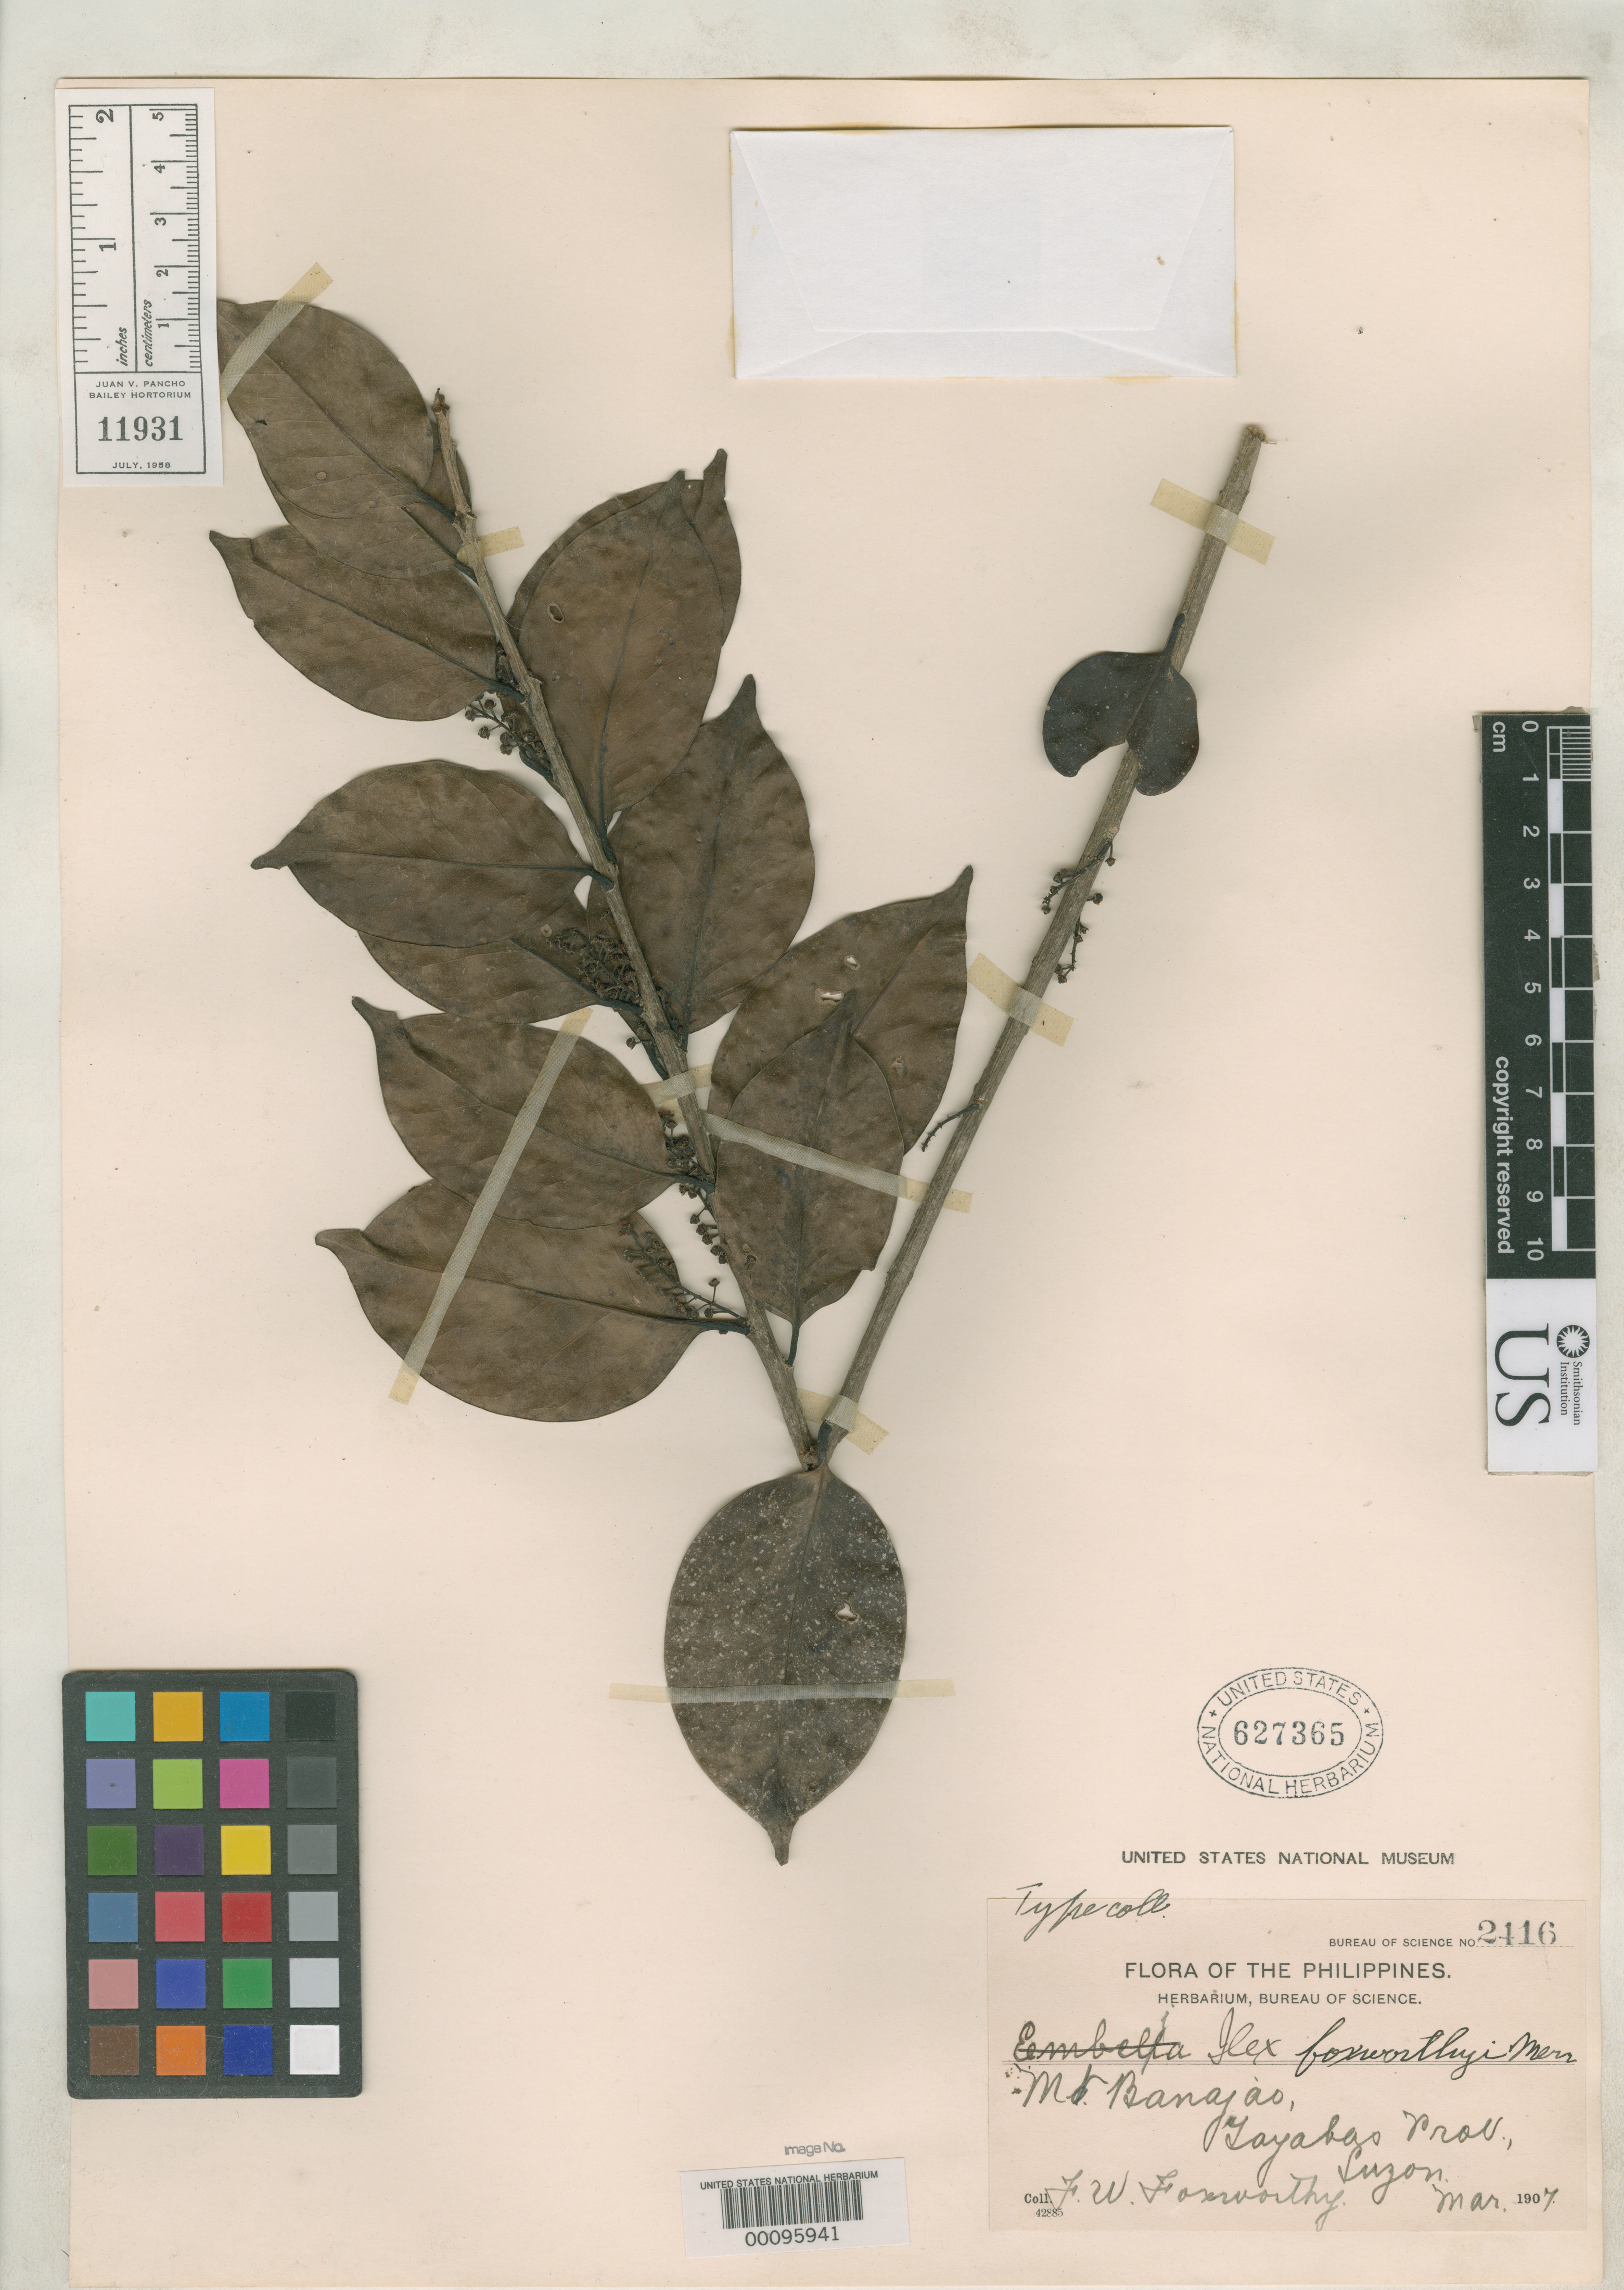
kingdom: Plantae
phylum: Tracheophyta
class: Magnoliopsida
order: Aquifoliales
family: Aquifoliaceae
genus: Ilex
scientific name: Ilex foxworthyi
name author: Merr.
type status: Type Collection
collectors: F. W. Foxworthy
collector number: Bur. Sci. 2416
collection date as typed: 24 Mar 1907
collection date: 1907-03-24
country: Philippines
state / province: Calabarzon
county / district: Quezon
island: Luzon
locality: Mt. Banajao.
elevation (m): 1450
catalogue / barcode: US 627365